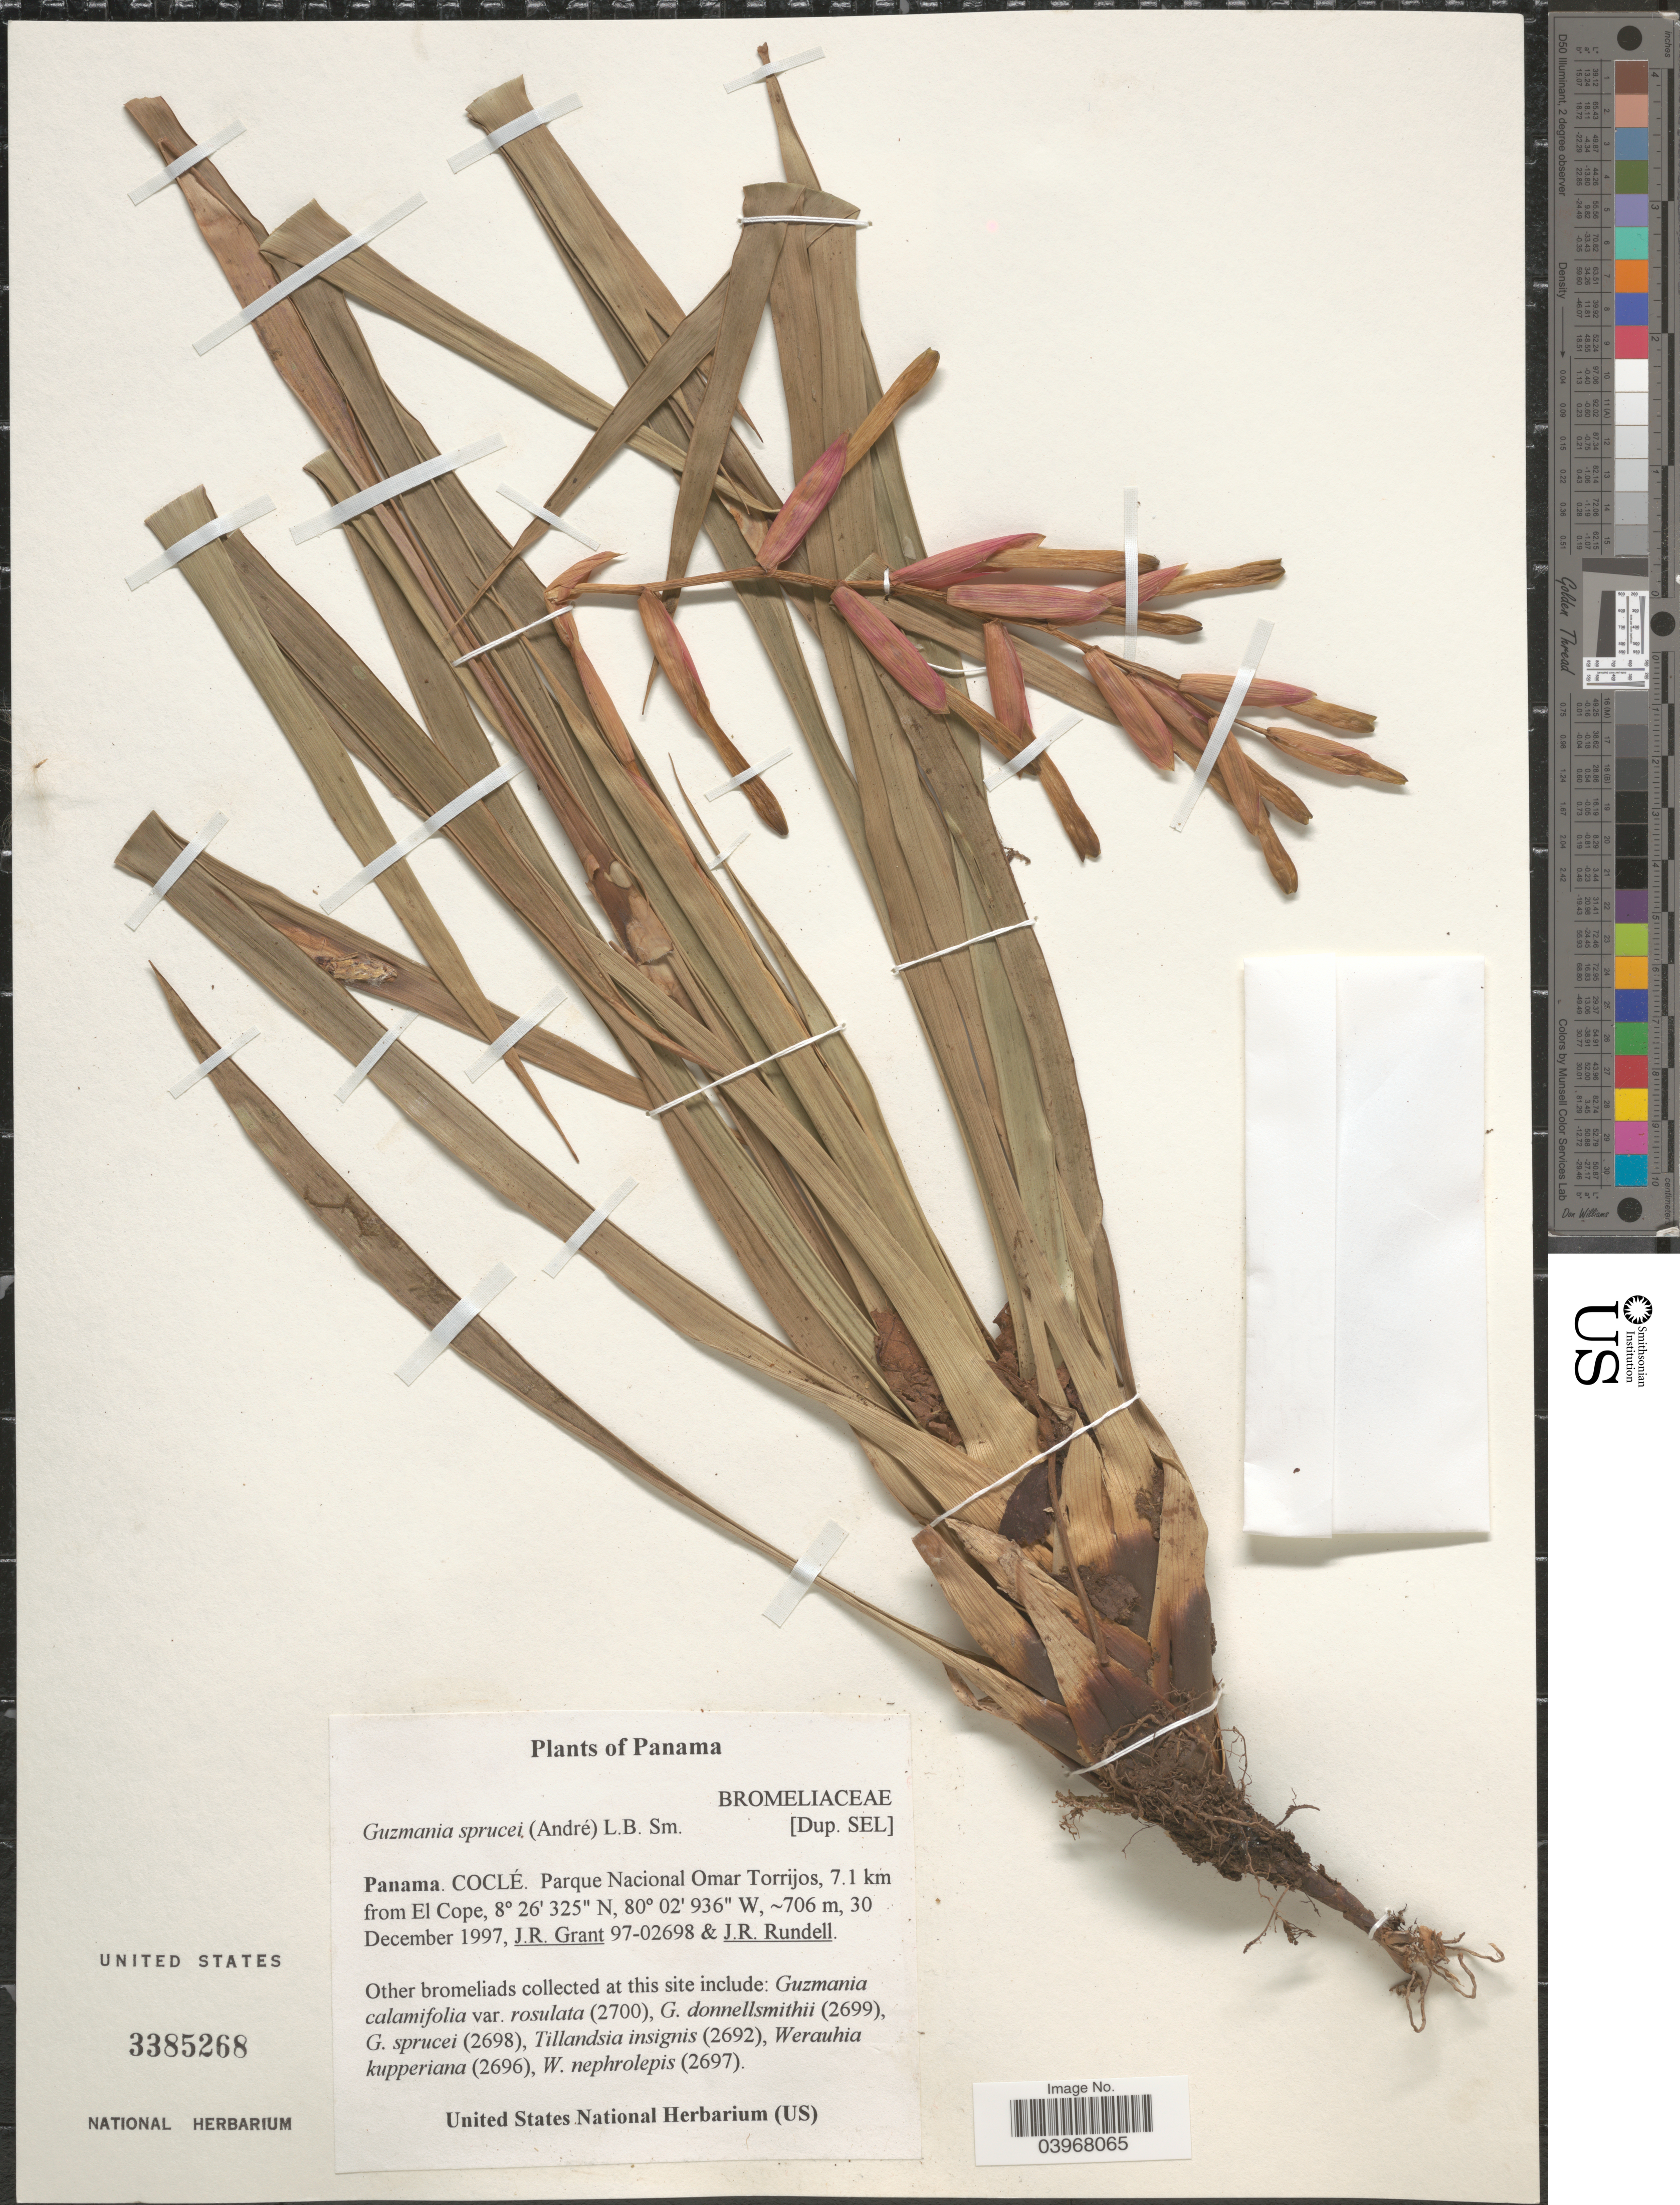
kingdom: Plantae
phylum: Tracheophyta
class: Liliopsida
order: Poales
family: Bromeliaceae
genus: Guzmania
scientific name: Guzmania sprucei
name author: (André) L.B. Sm.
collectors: J. Grant & J. R. Rundell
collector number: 97-02698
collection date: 1997-12-30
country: Panama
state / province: Cocle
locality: Parque Nacional Omar Torrijos, 7.1 km from El Cope.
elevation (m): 706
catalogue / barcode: US 3385268